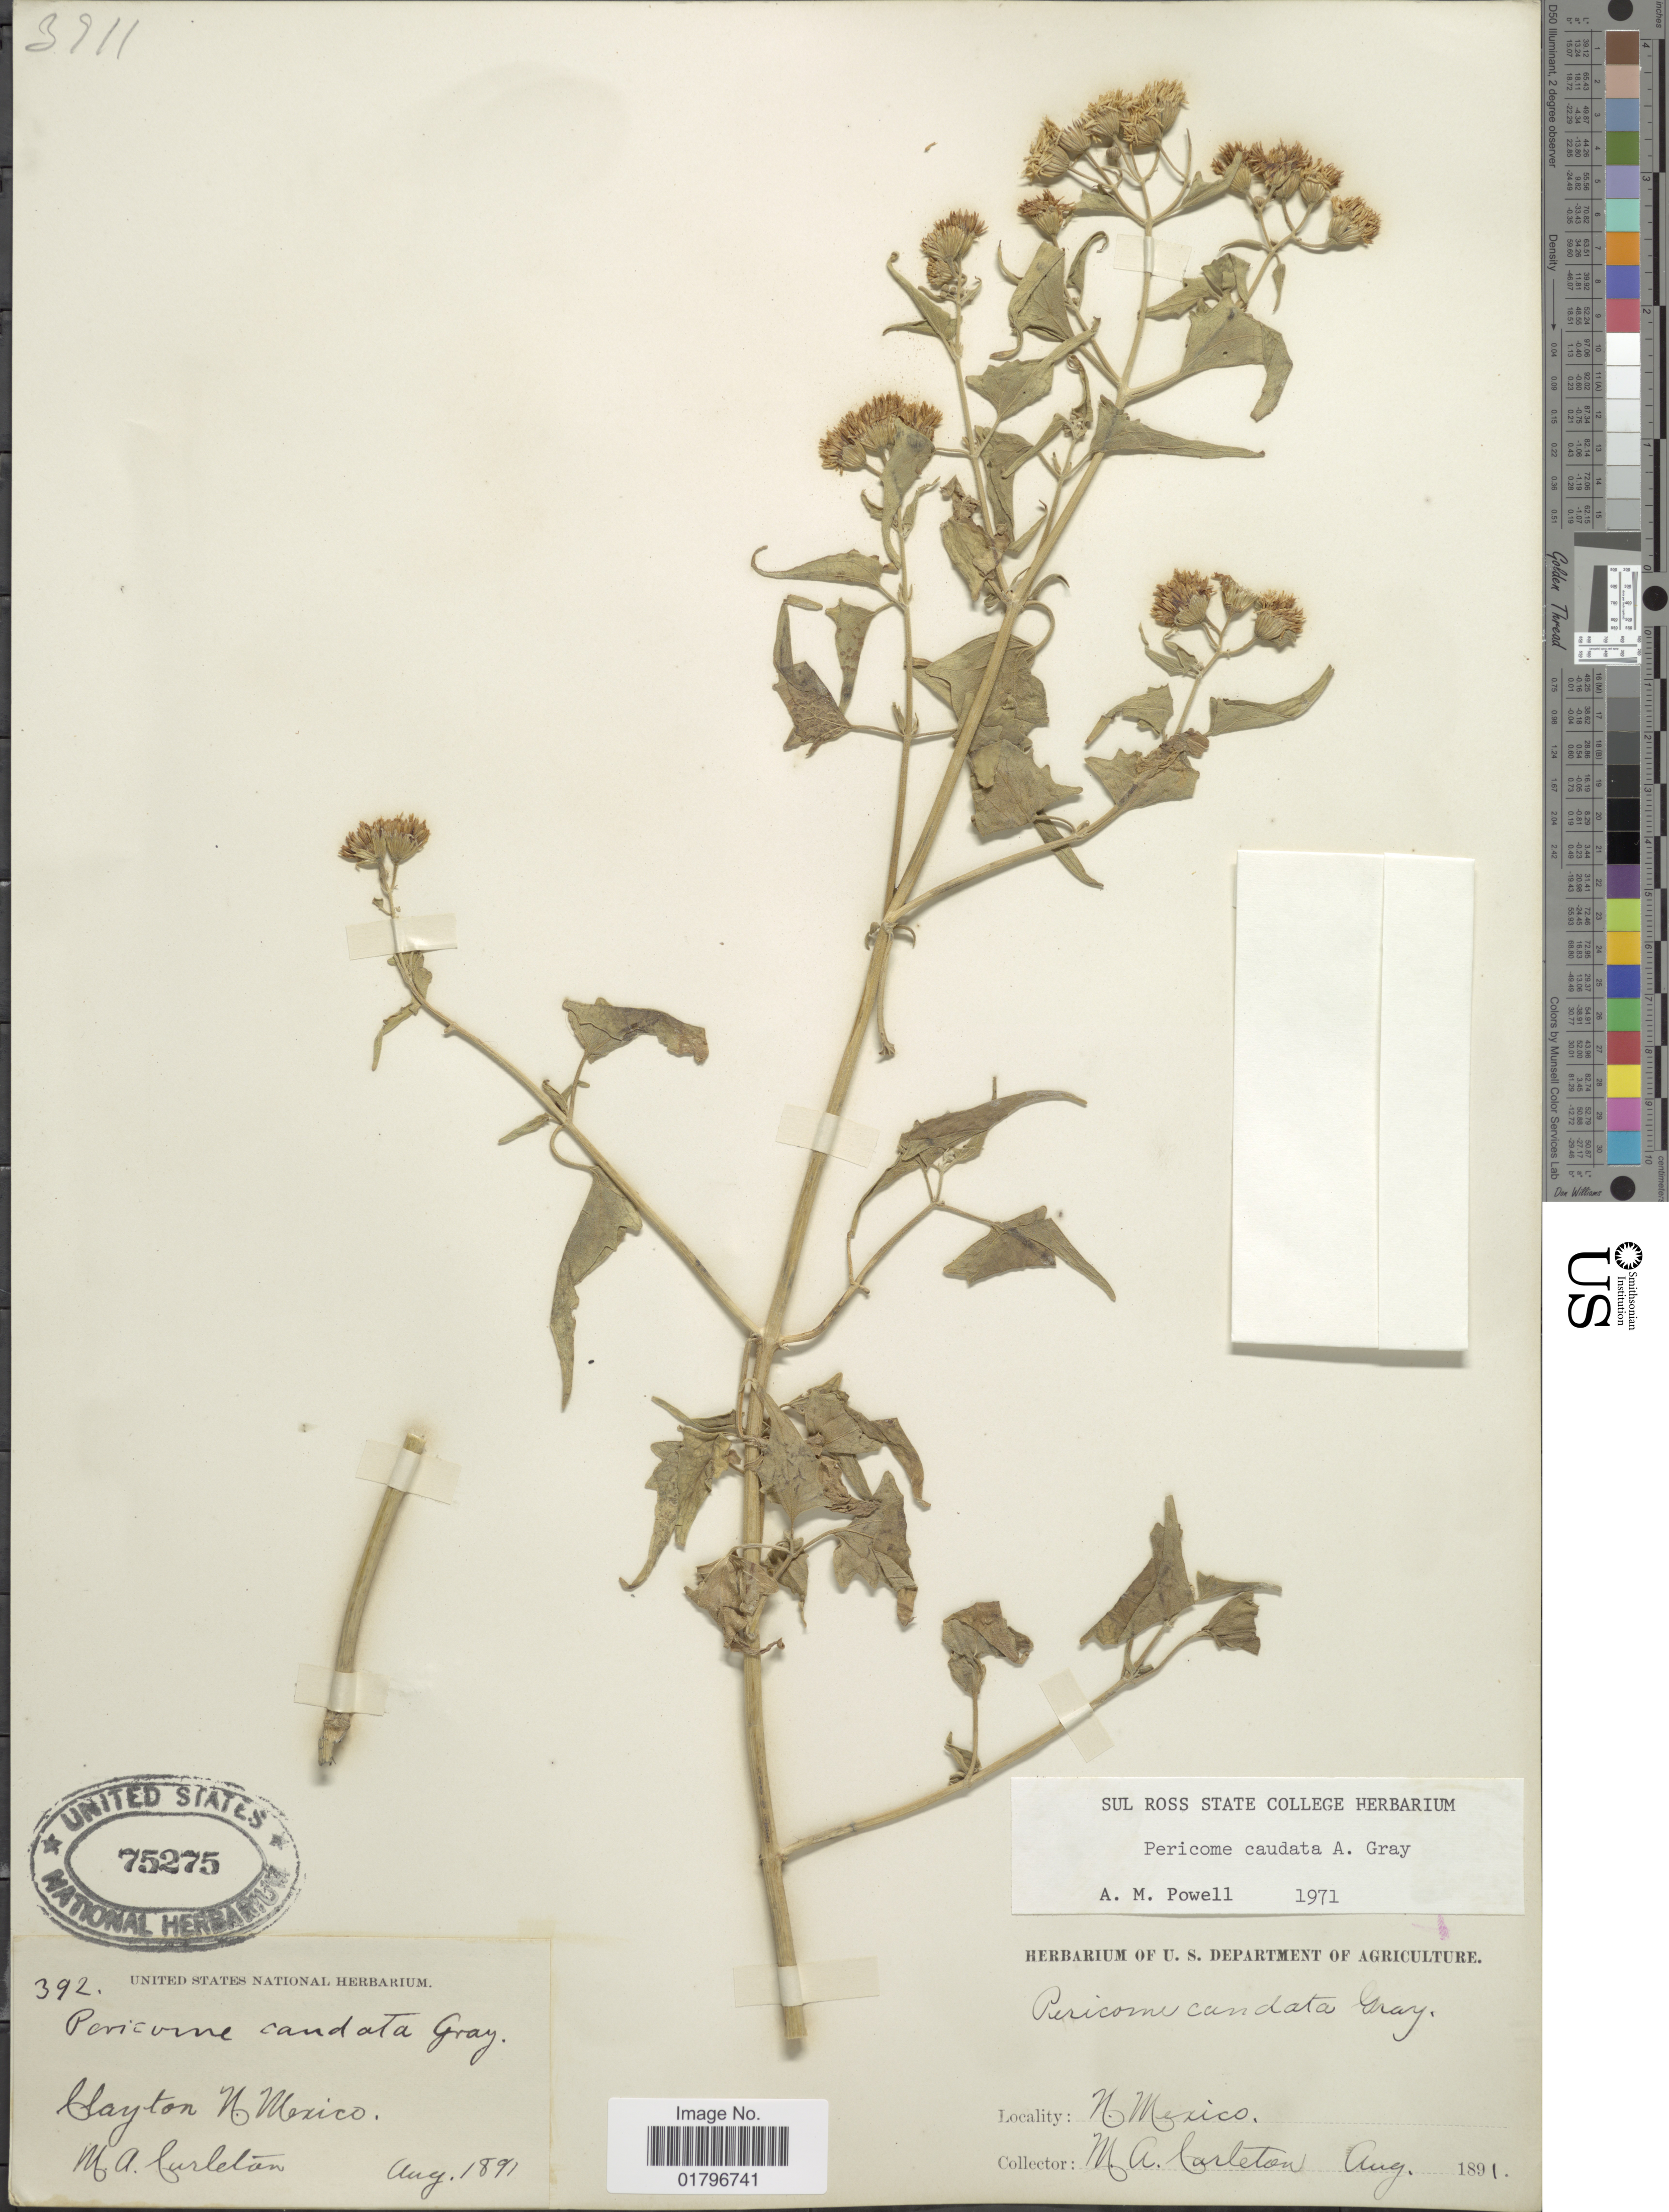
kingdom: Plantae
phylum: Tracheophyta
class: Magnoliopsida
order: Asterales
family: Asteraceae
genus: Pericome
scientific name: Pericome caudata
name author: A. Gray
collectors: M. A. Carleton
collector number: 392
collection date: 1891-08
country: United States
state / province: New Mexico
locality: Clayton N. Mexico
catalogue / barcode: US 75275